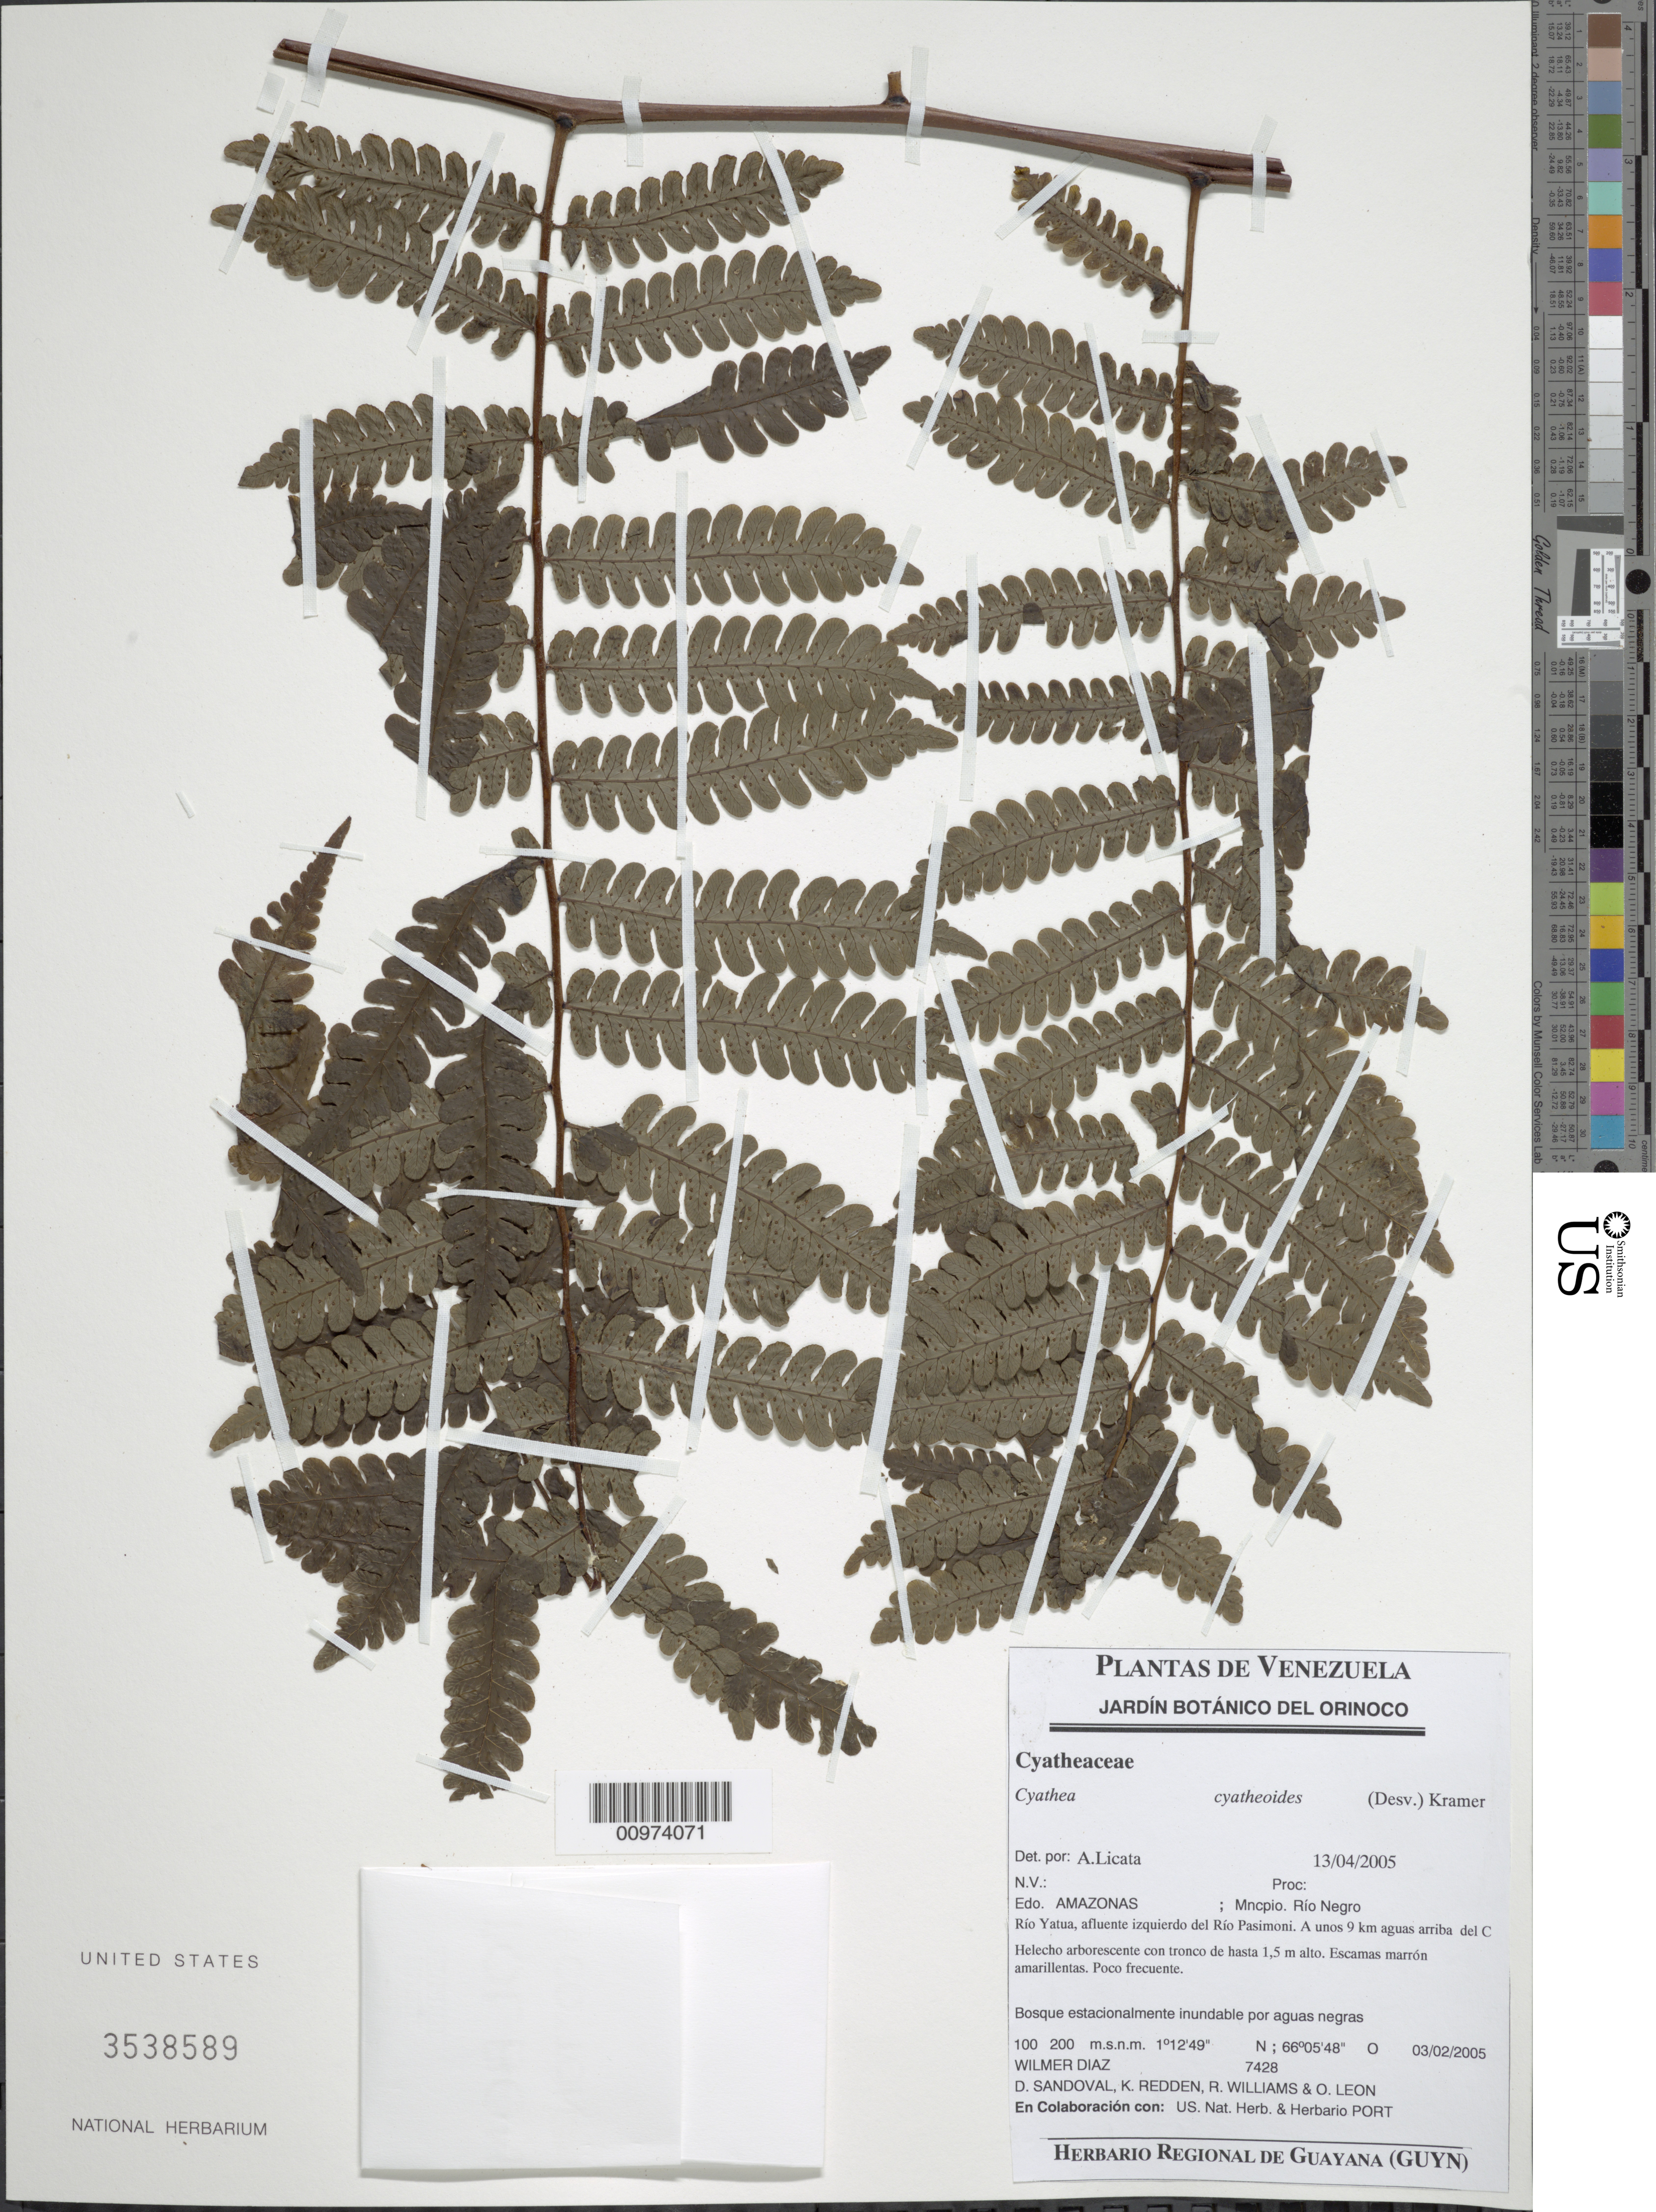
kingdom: Plantae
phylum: Tracheophyta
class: Polypodiopsida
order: Cyatheales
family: Cyatheaceae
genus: Cyathea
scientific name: Cyathea cyatheoides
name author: (Desv.) K.U. Kramer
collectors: W. Díaz P., D. Sandoval, K. M. Redden, R. Williams & O. León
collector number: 7428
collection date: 2005-02-03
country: Venezuela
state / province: Amazonas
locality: Edo. Amazonas. Mncpio. Río Negro. Río Yatua, alfuente izquierdo del Río Pasimoni. A unos 9 km aguas arriba del C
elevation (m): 100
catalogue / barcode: US 3538589